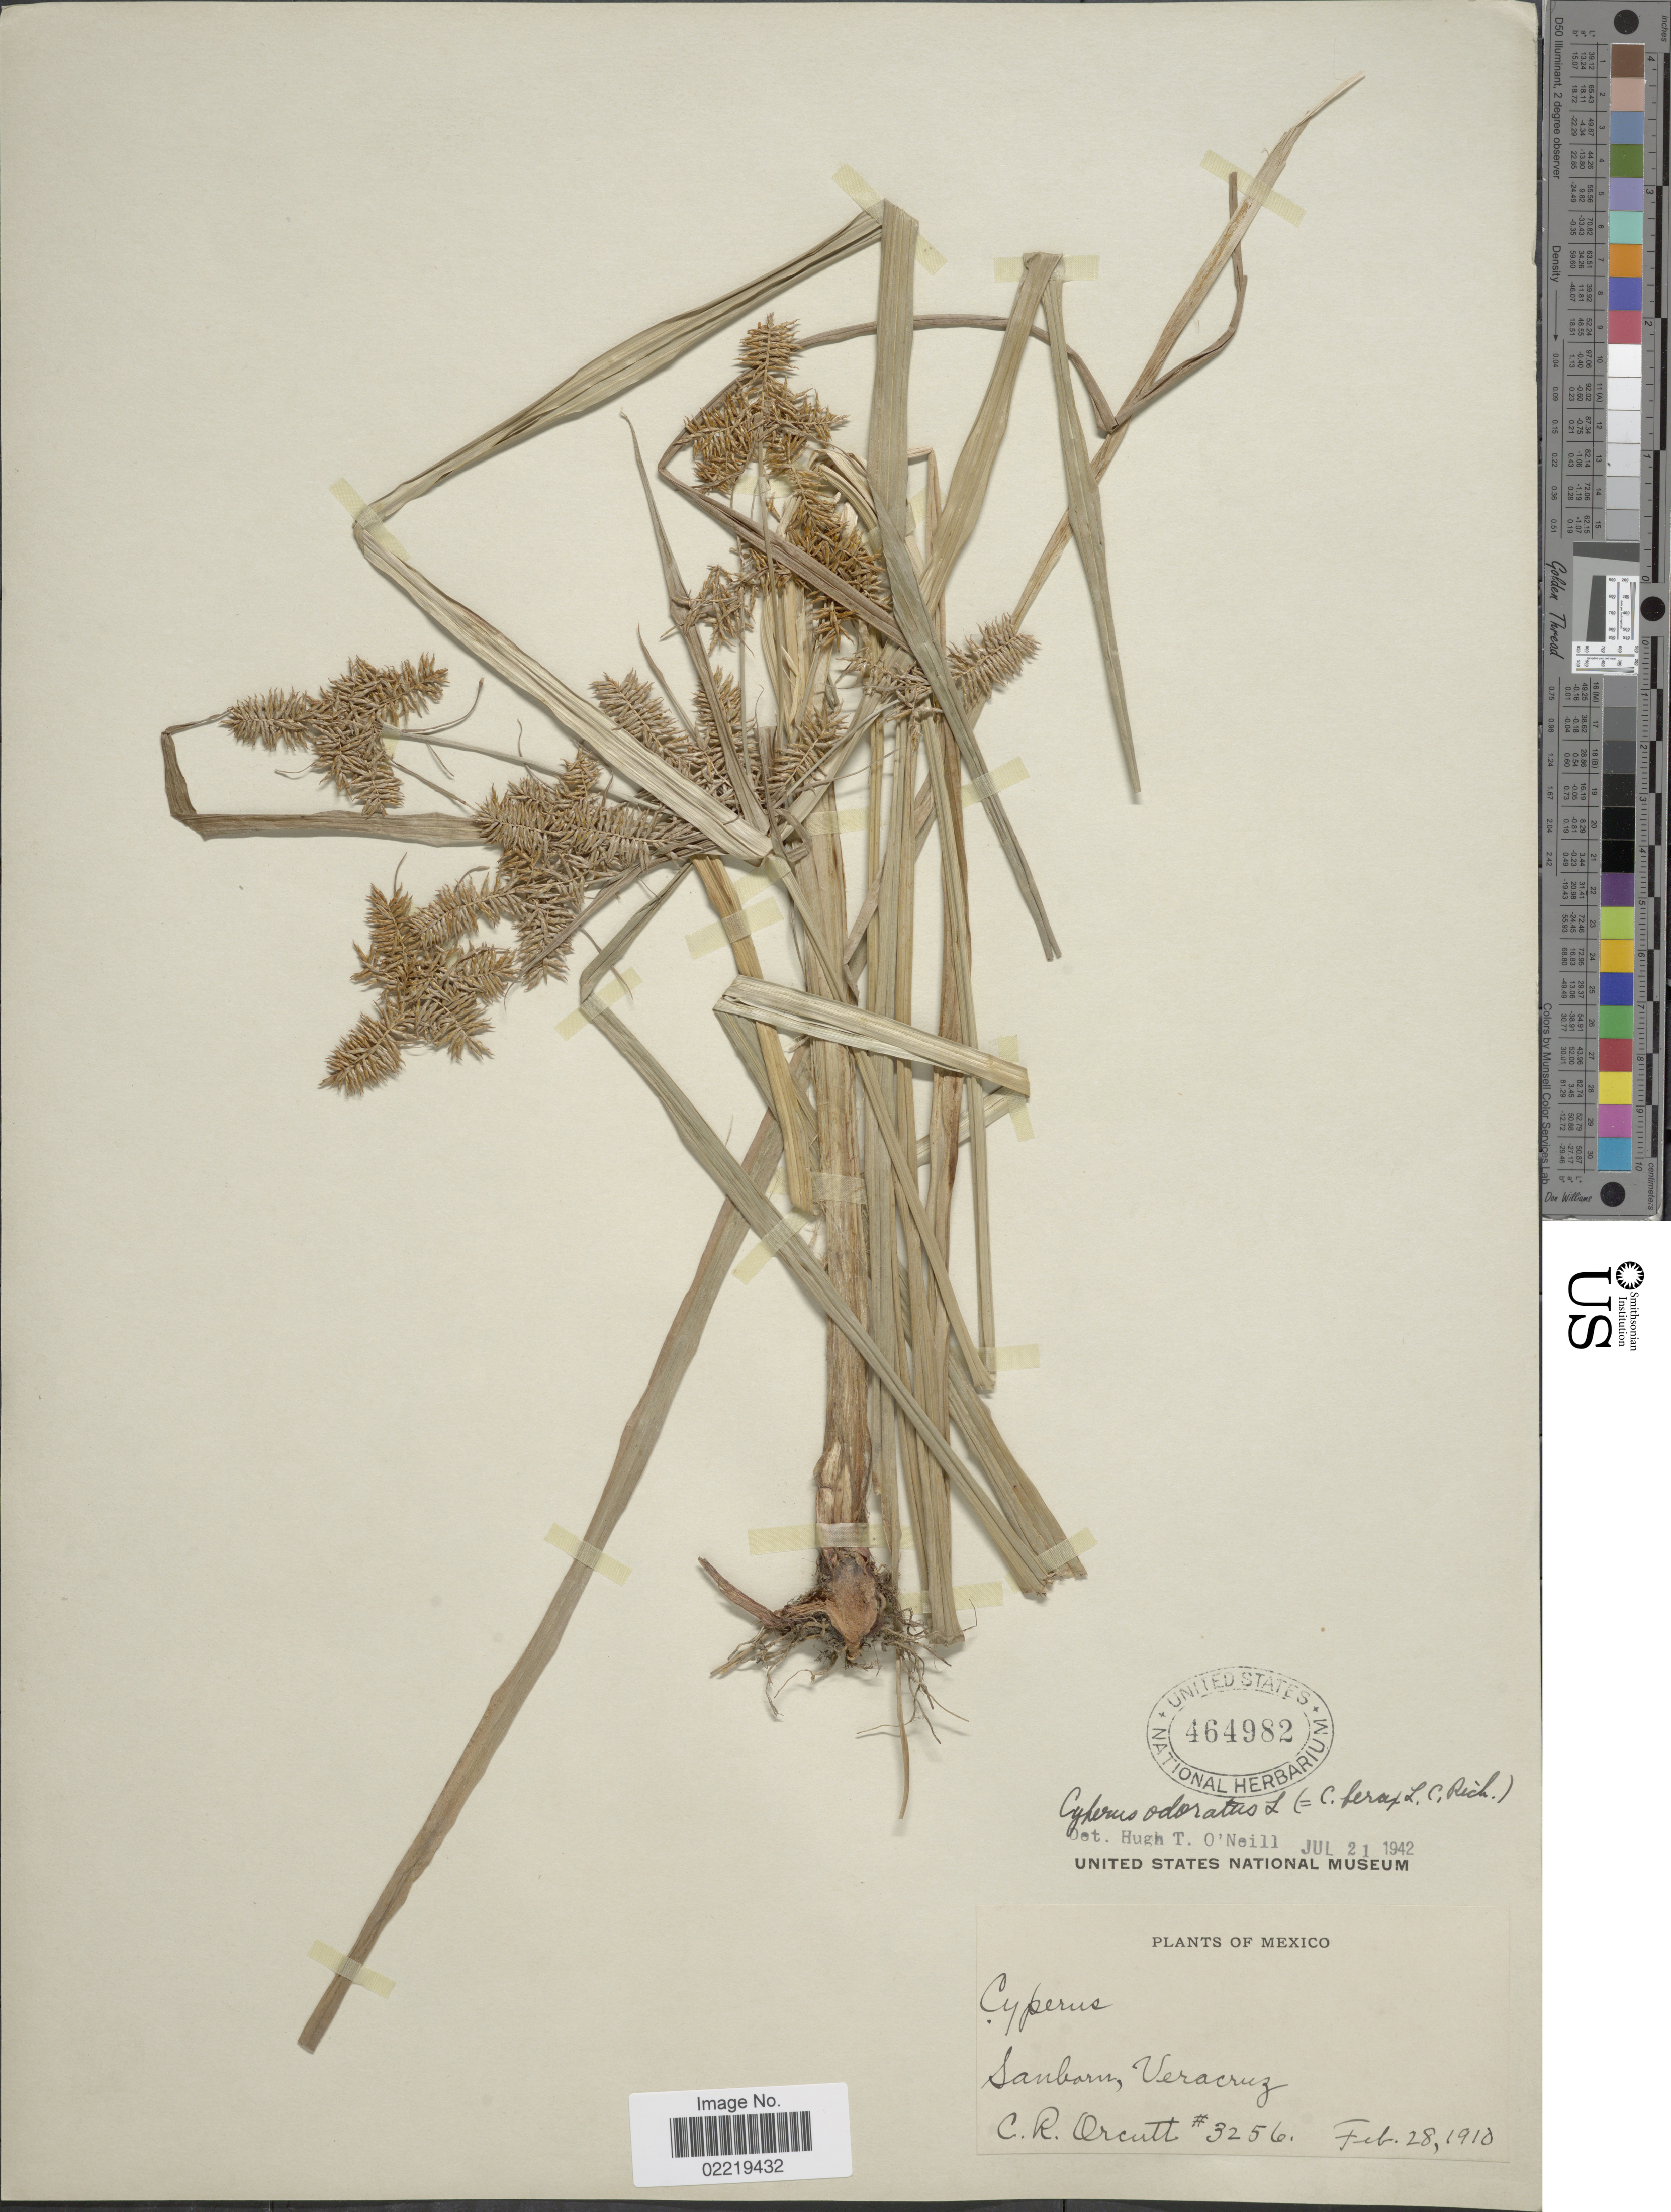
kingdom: Plantae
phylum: Tracheophyta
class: Liliopsida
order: Poales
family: Cyperaceae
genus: Cyperus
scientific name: Cyperus odoratus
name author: L.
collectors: C. R. Orcutt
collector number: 3256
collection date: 1910-02-28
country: Mexico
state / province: Veracruz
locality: Sanborn, Veracruz.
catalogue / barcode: US 464982